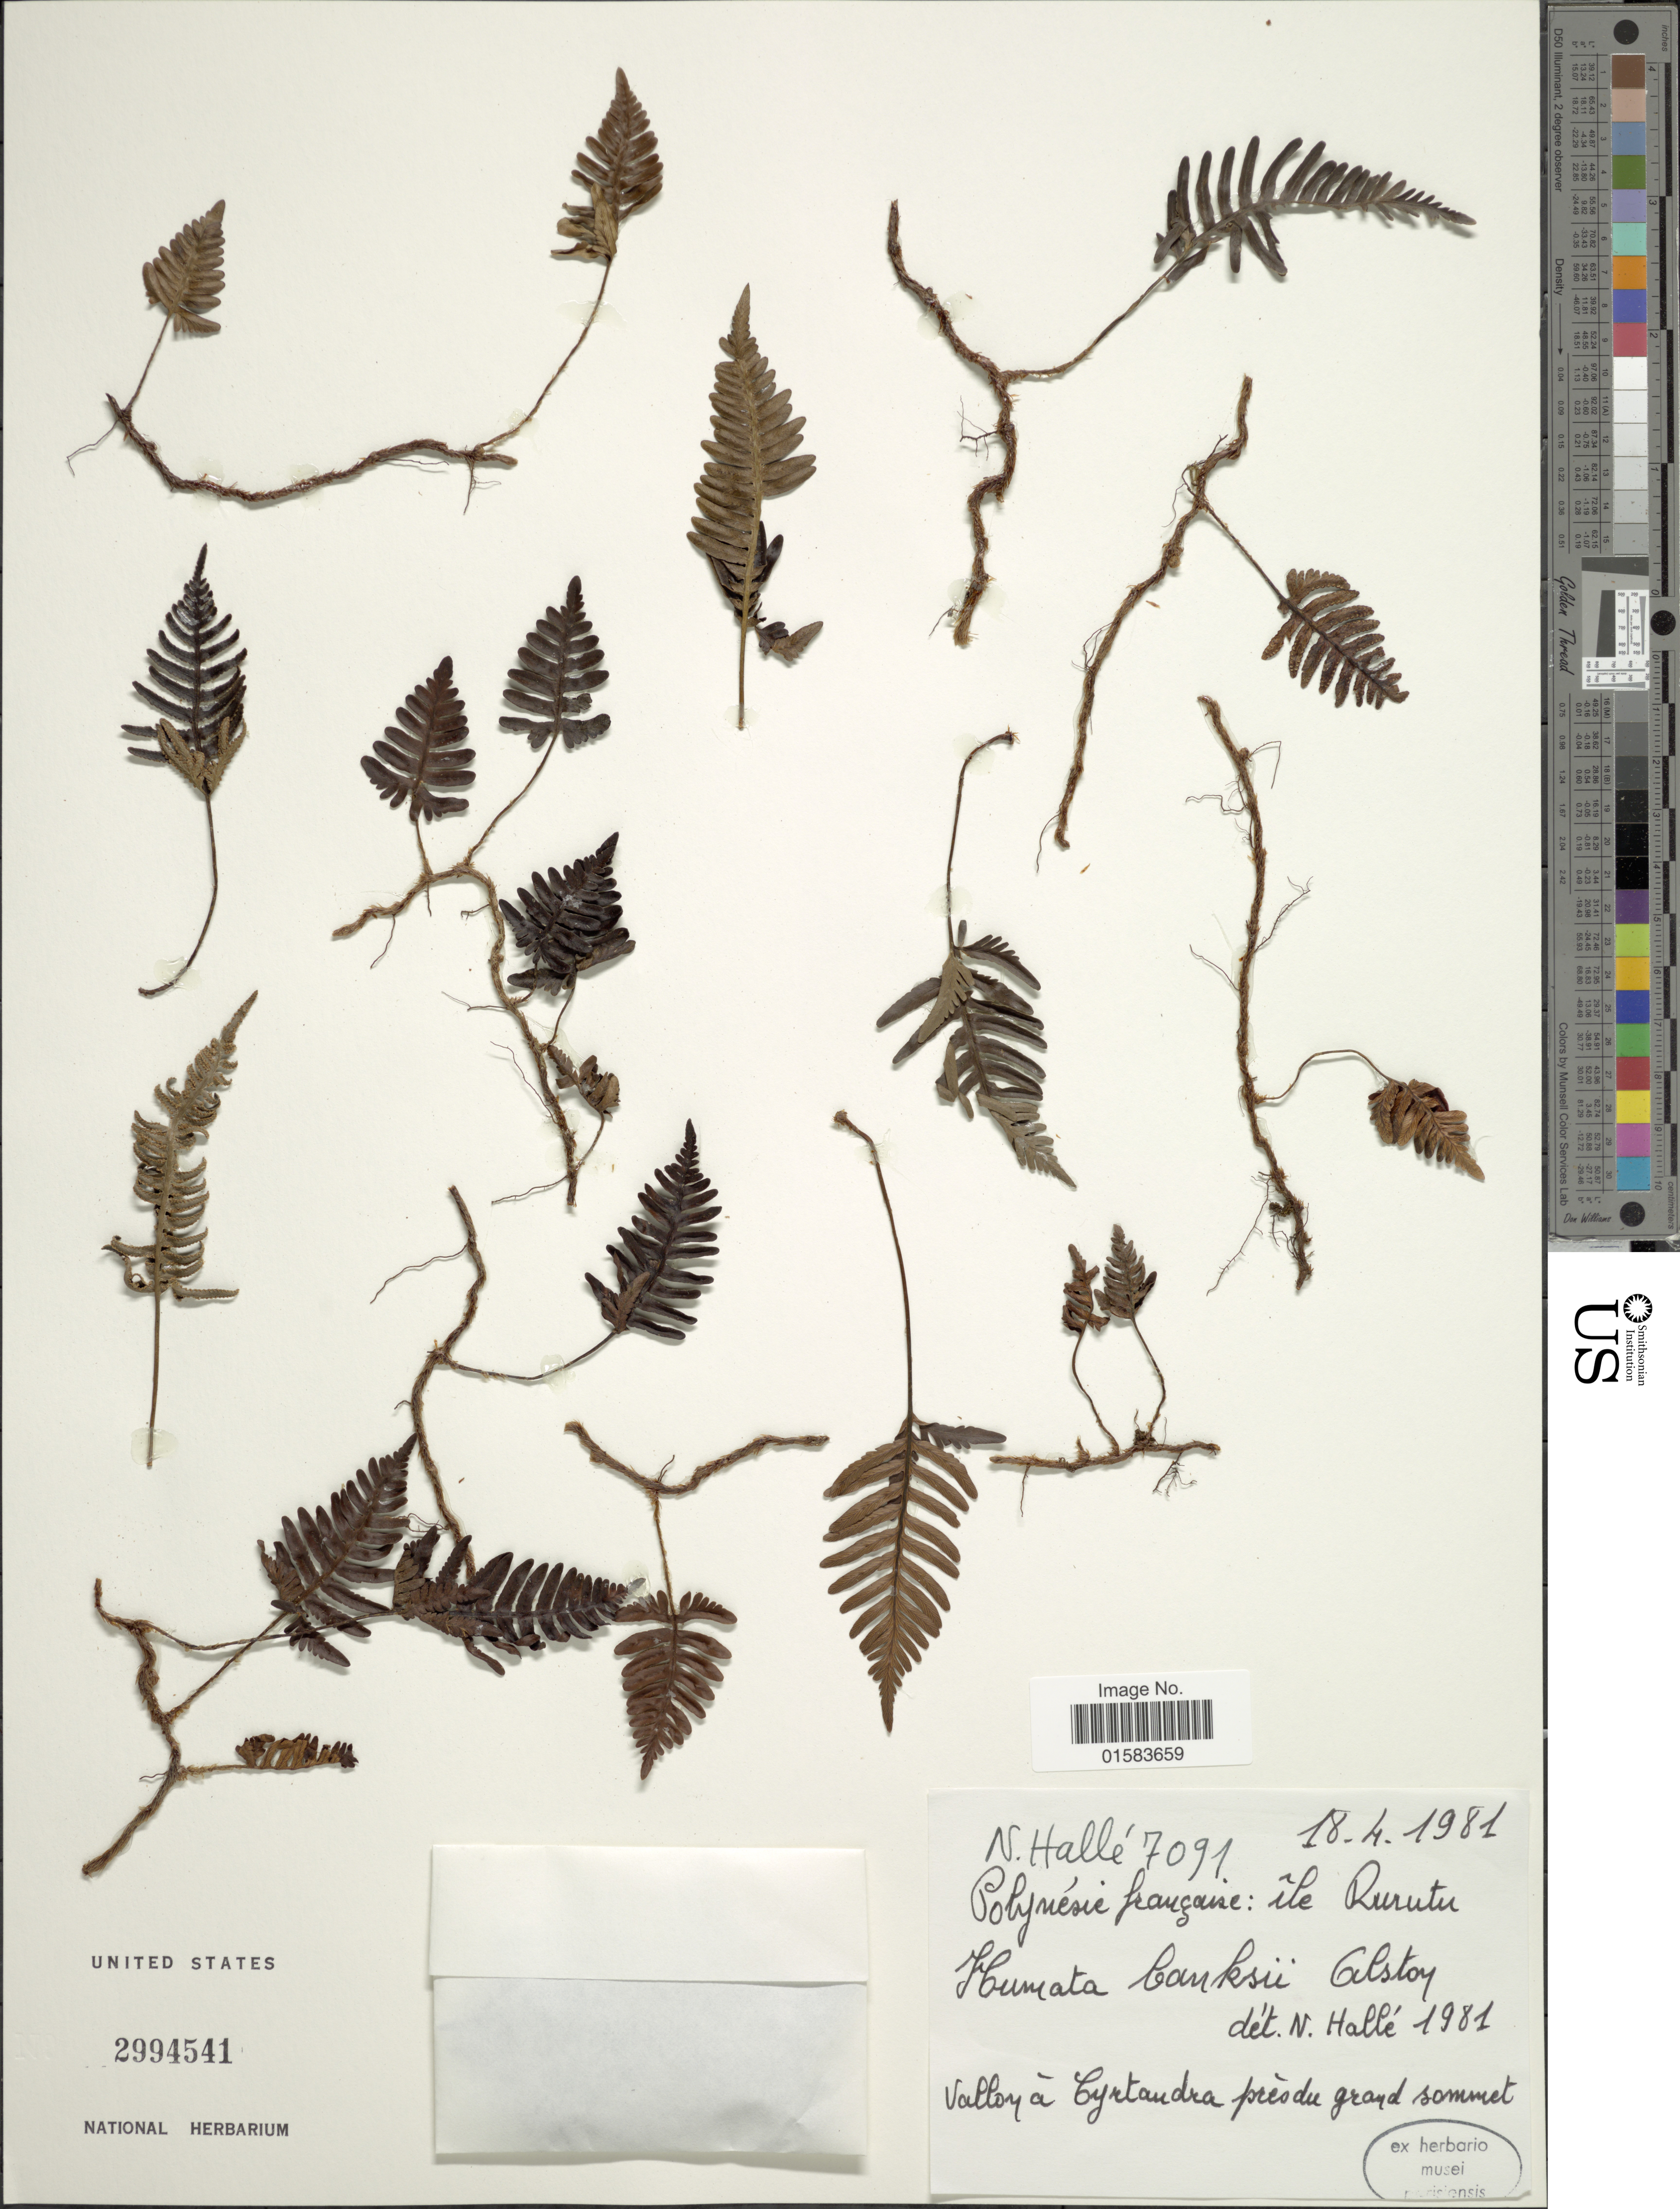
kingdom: Plantae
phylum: Tracheophyta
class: Polypodiopsida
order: Polypodiales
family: Davalliaceae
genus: Davallia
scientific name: Davallia pectinata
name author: Sm.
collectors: N. Hallé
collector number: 7091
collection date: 1981-04-18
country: French Polynesia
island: Rurutu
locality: Rurutu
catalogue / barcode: US 2994541